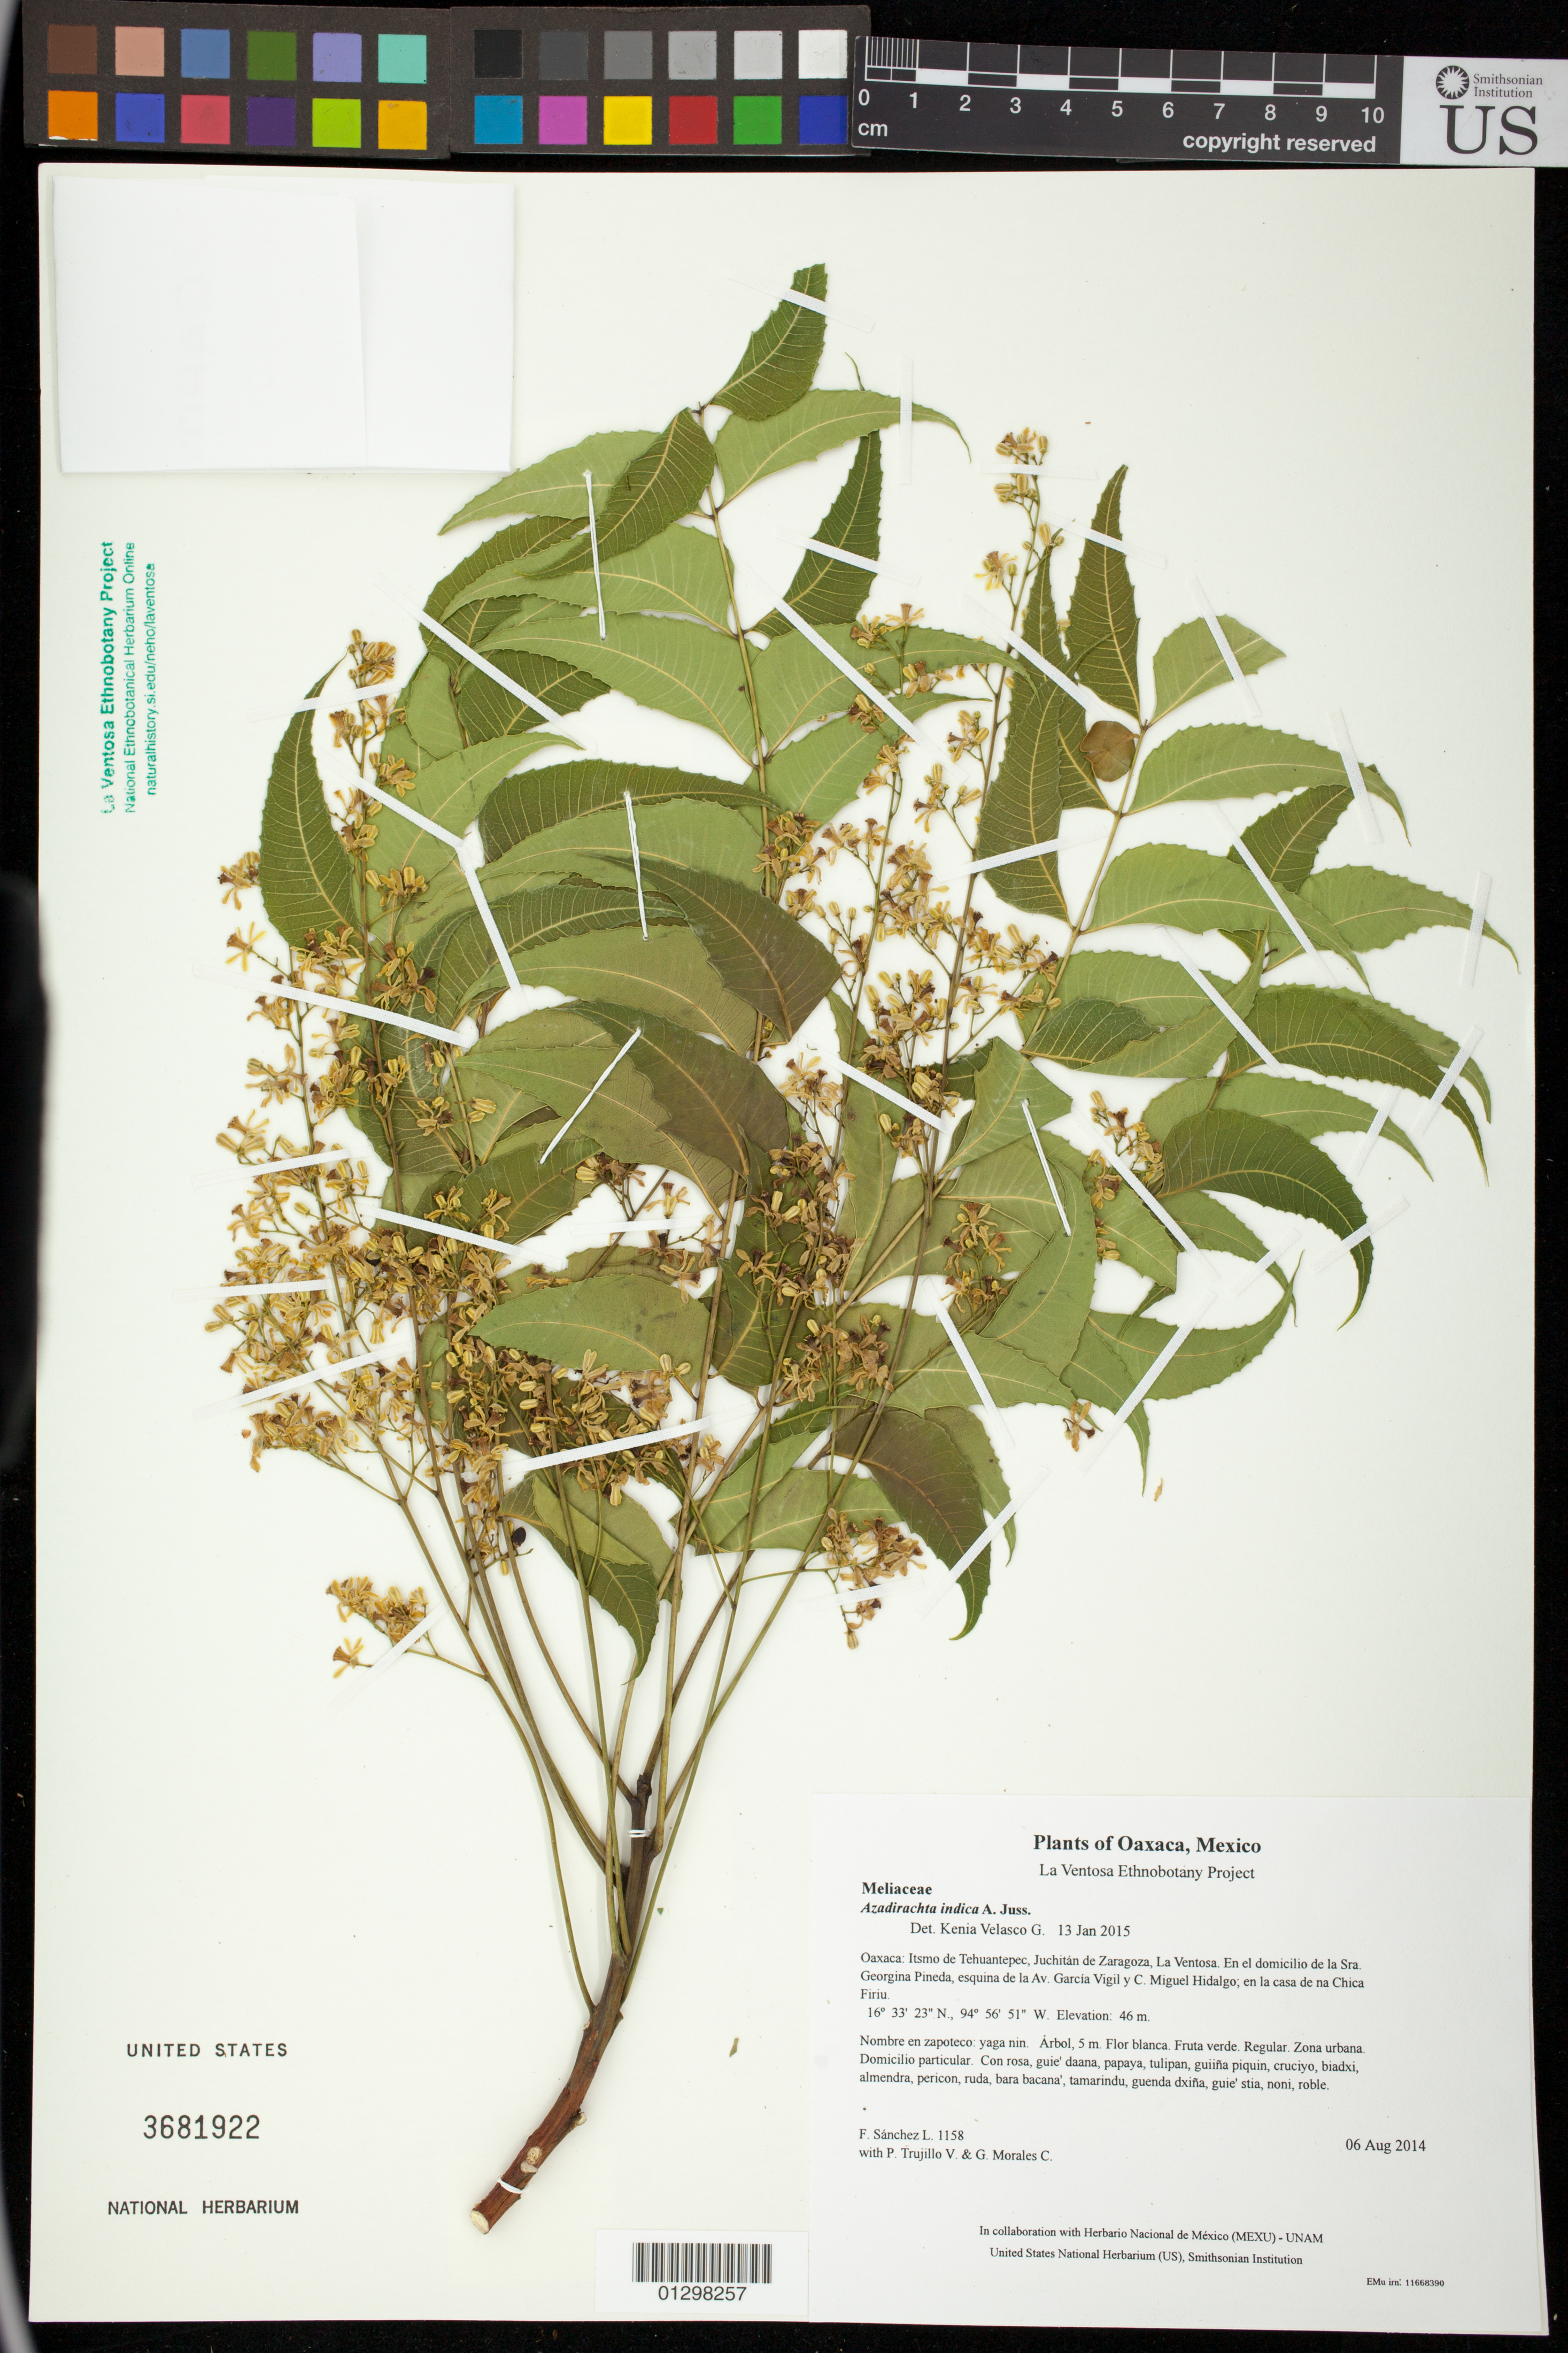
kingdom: Plantae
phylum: Tracheophyta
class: Magnoliopsida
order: Sapindales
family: Meliaceae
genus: Azadirachta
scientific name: Azadirachta indica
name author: A. Juss.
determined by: Velasco G., Kenia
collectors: F. Sánchez L., P. Trujillo V. & G. Morales C.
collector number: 1158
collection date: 2014-08-06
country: Mexico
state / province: Oaxaca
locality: Itsmo de Tehuantepec, Juchitán de Zaragoza, La Ventosa. En el domicilio de la Sra. Georgina Pineda, esquina de la Av. García Vigil y C. Miguel Hidalgo; en la casa de na Chica Firiu.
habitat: Zona urbana. Domicilio particular.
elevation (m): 46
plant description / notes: MEXU, US; Yaga. 5 m. Guie' naquichi'. Cuaananaxhi naga'. Nuu.; nin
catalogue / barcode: US 3681922